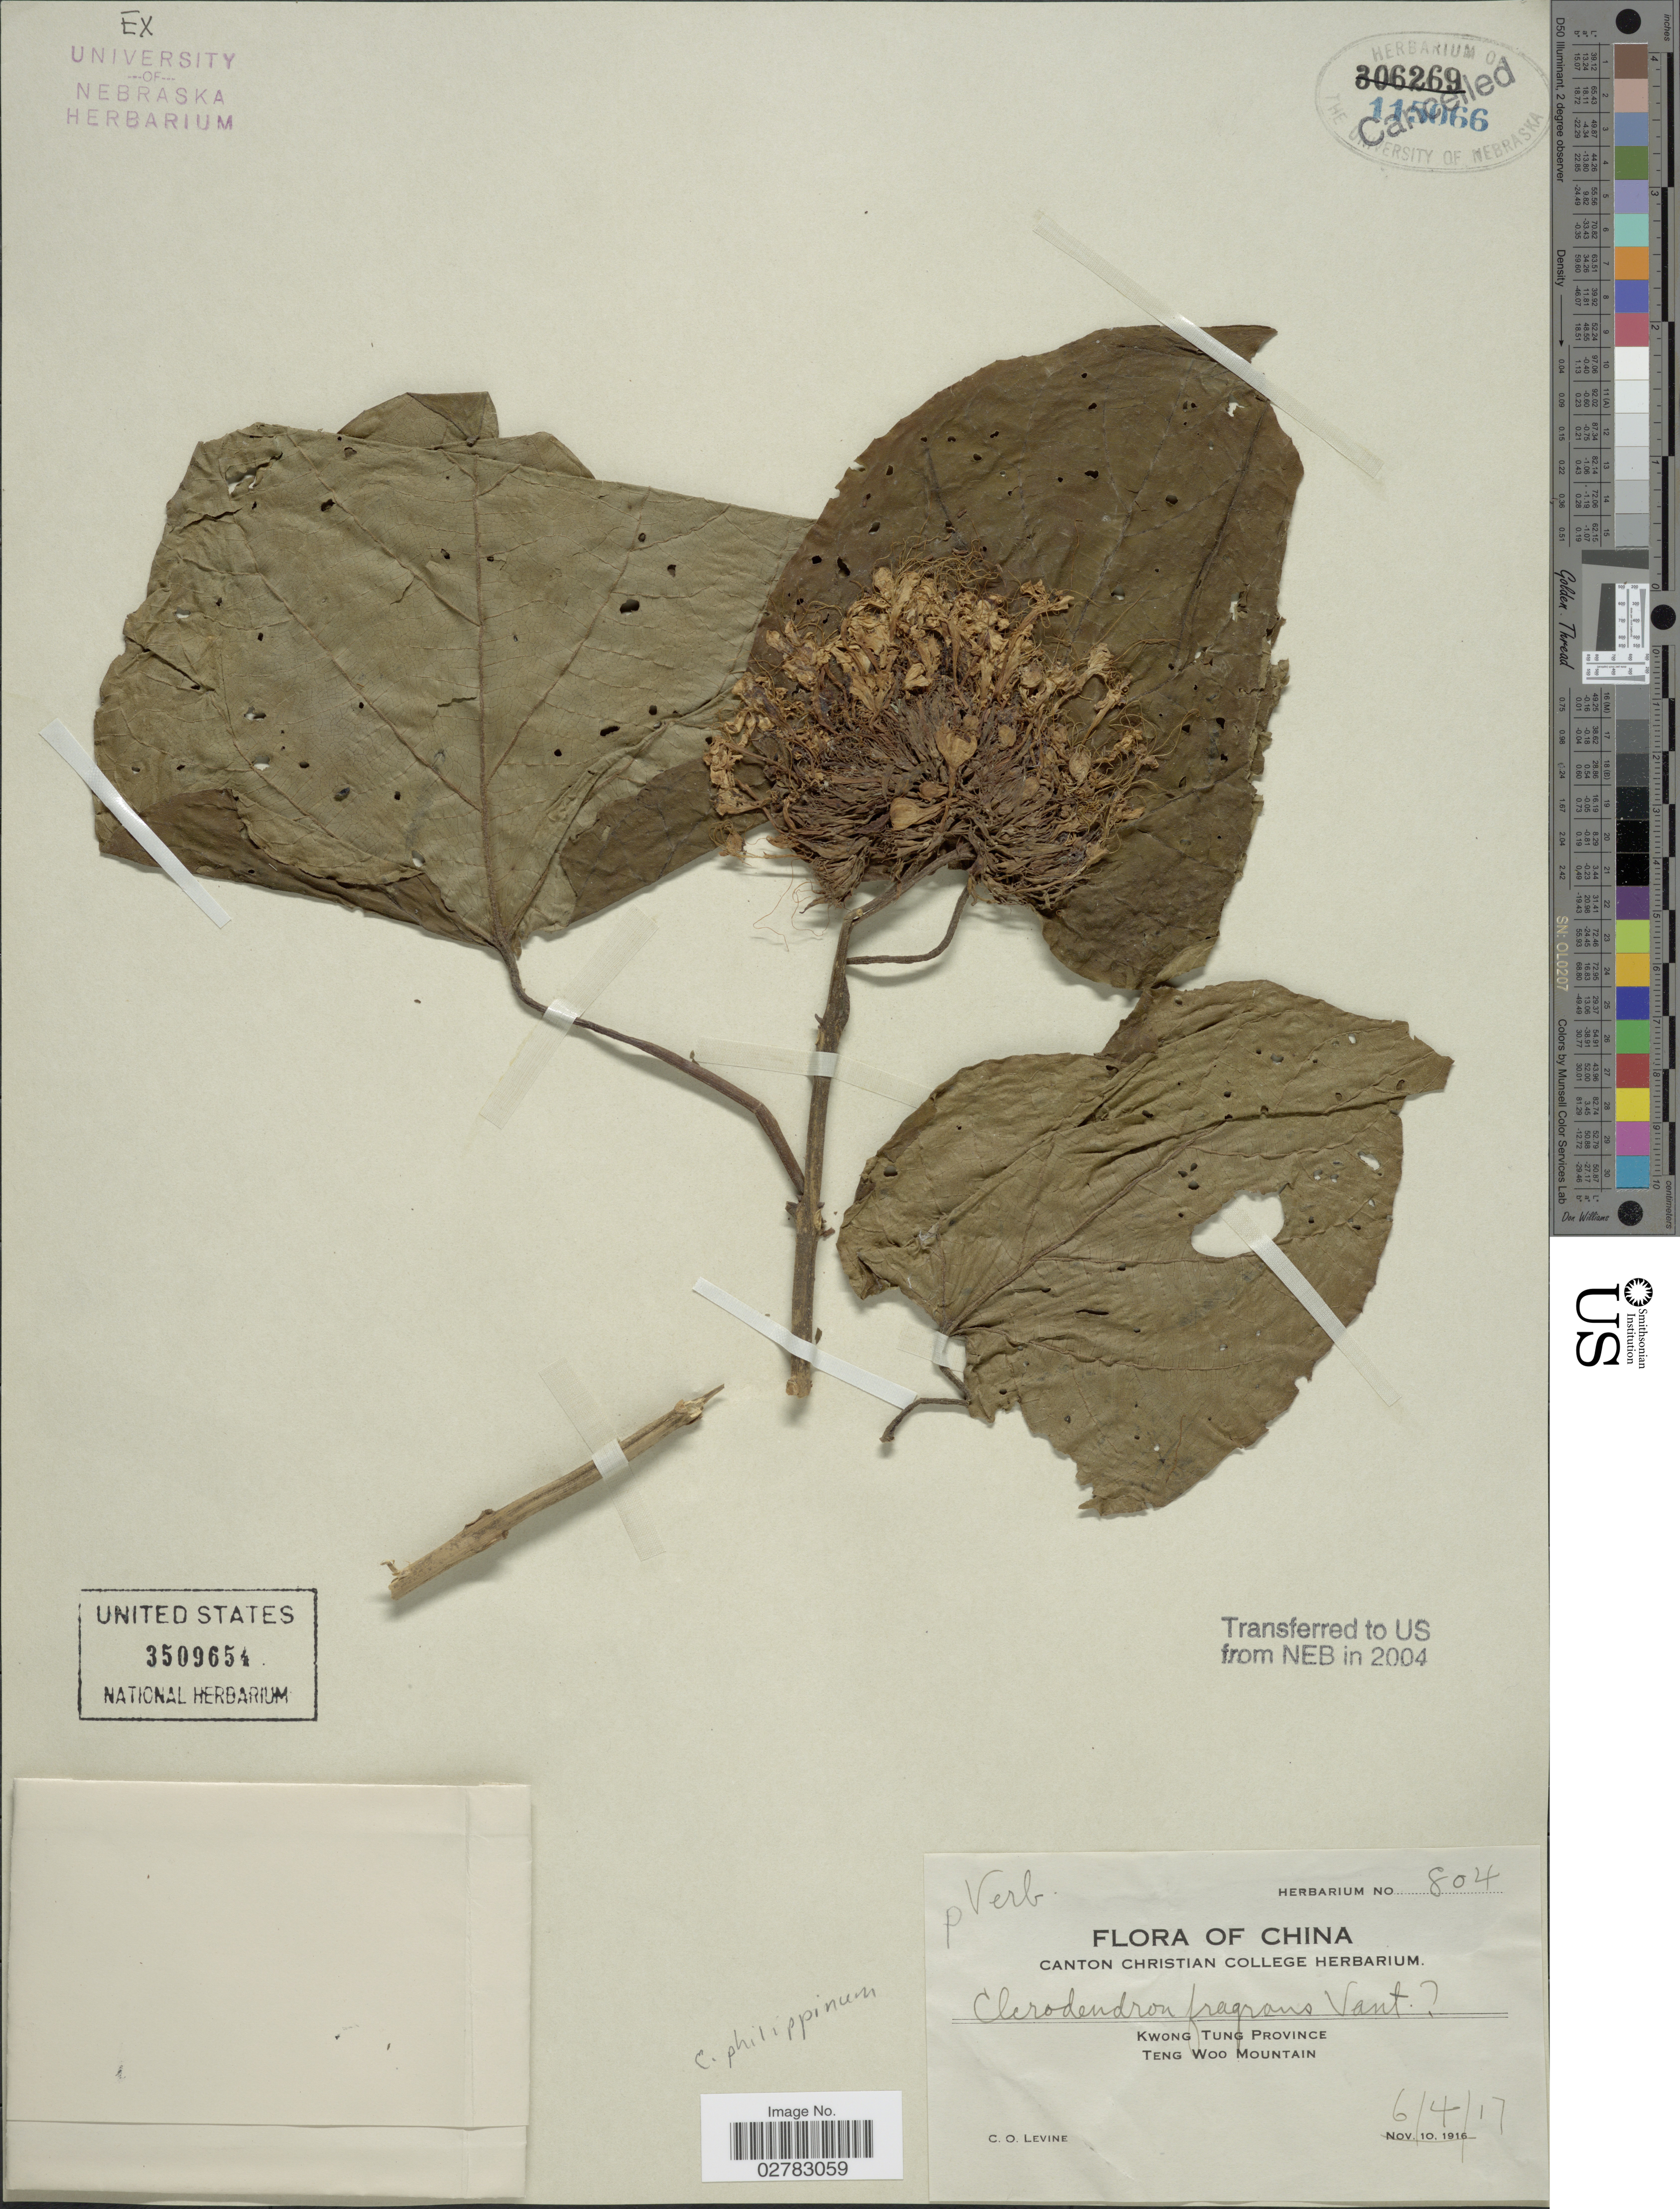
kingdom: Plantae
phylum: Tracheophyta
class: Magnoliopsida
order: Lamiales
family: Lamiaceae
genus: Clerodendrum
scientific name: Clerodendrum philippinum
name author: Schauer in DC.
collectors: C. O. Levine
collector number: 804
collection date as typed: Transcribed d/m/y: 4/6/17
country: China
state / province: Guangdong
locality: Kwong Tung Province. Teng Woo Mountain.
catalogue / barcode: US 3509654